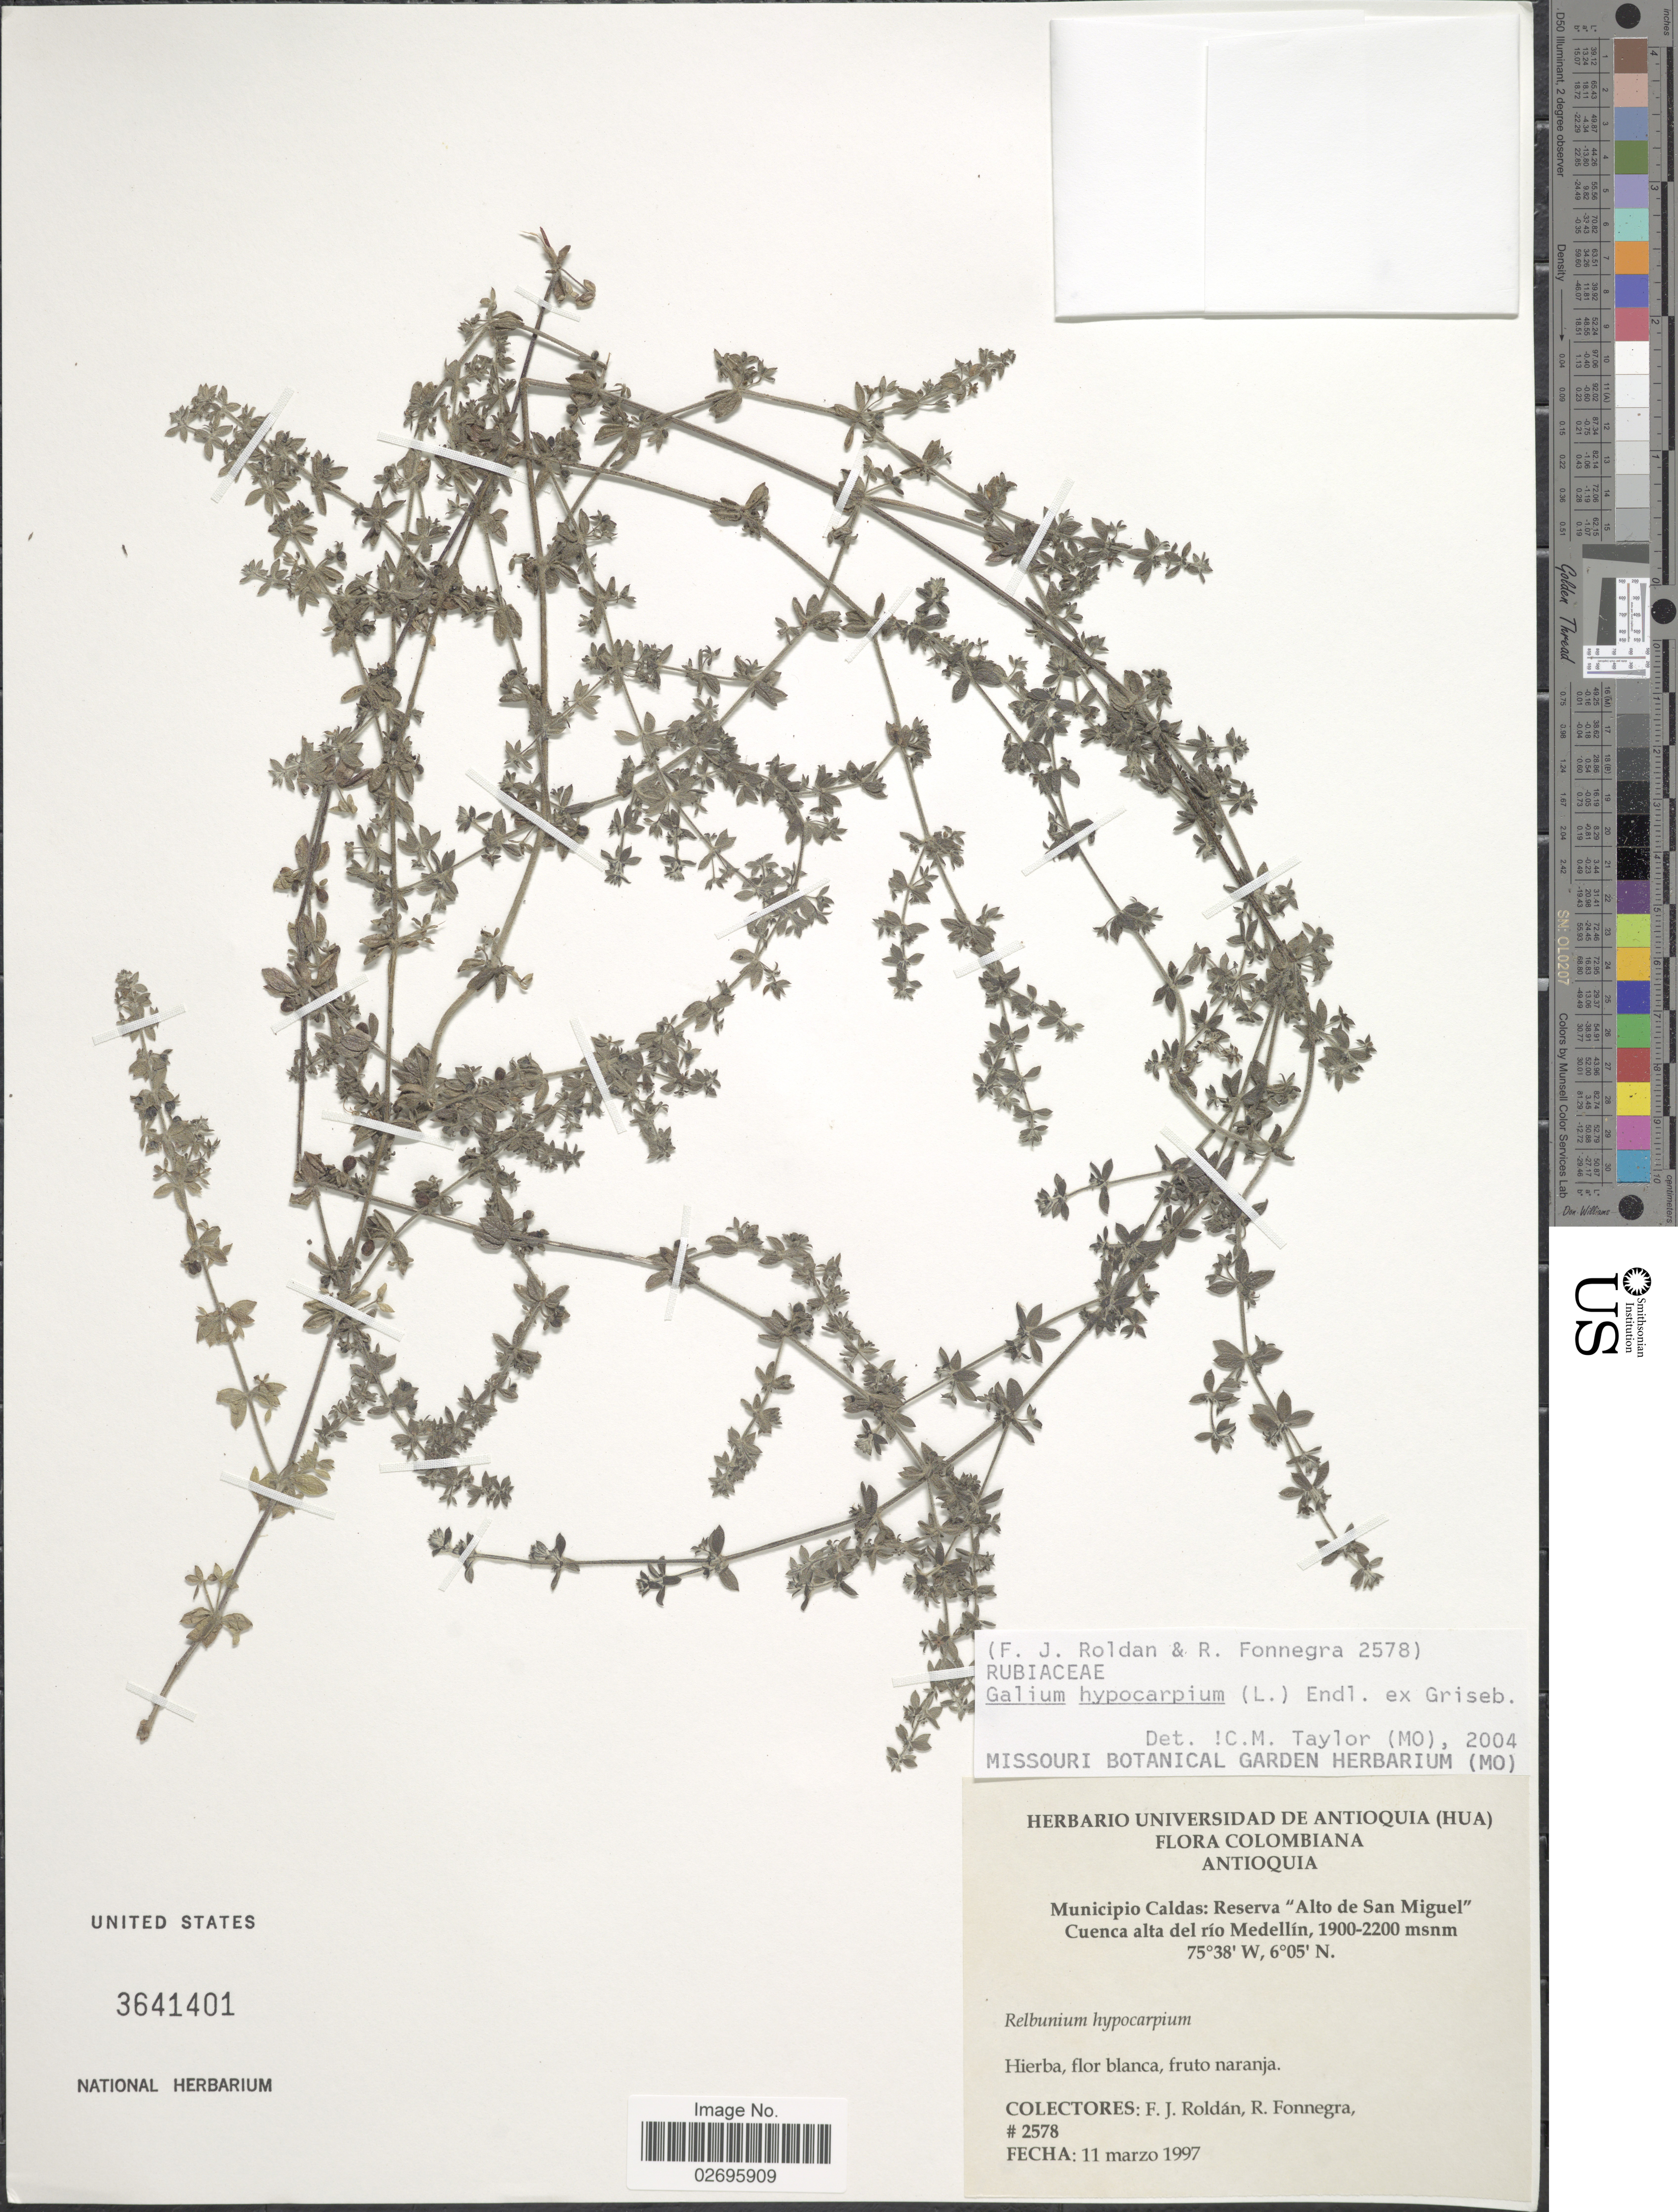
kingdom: Plantae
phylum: Tracheophyta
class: Magnoliopsida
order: Gentianales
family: Rubiaceae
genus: Galium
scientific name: Galium hypocarpium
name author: (L.) Endl. ex Griseb.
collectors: F. J. Roldán & R. Fonnegra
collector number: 2578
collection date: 1997-03-11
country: Colombia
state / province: Caldas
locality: Antioquia, Municipio Caldas: Reserva 'Alto de San Miguel' Cuenca alta del río Medellín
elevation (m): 1900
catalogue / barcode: US 3641401